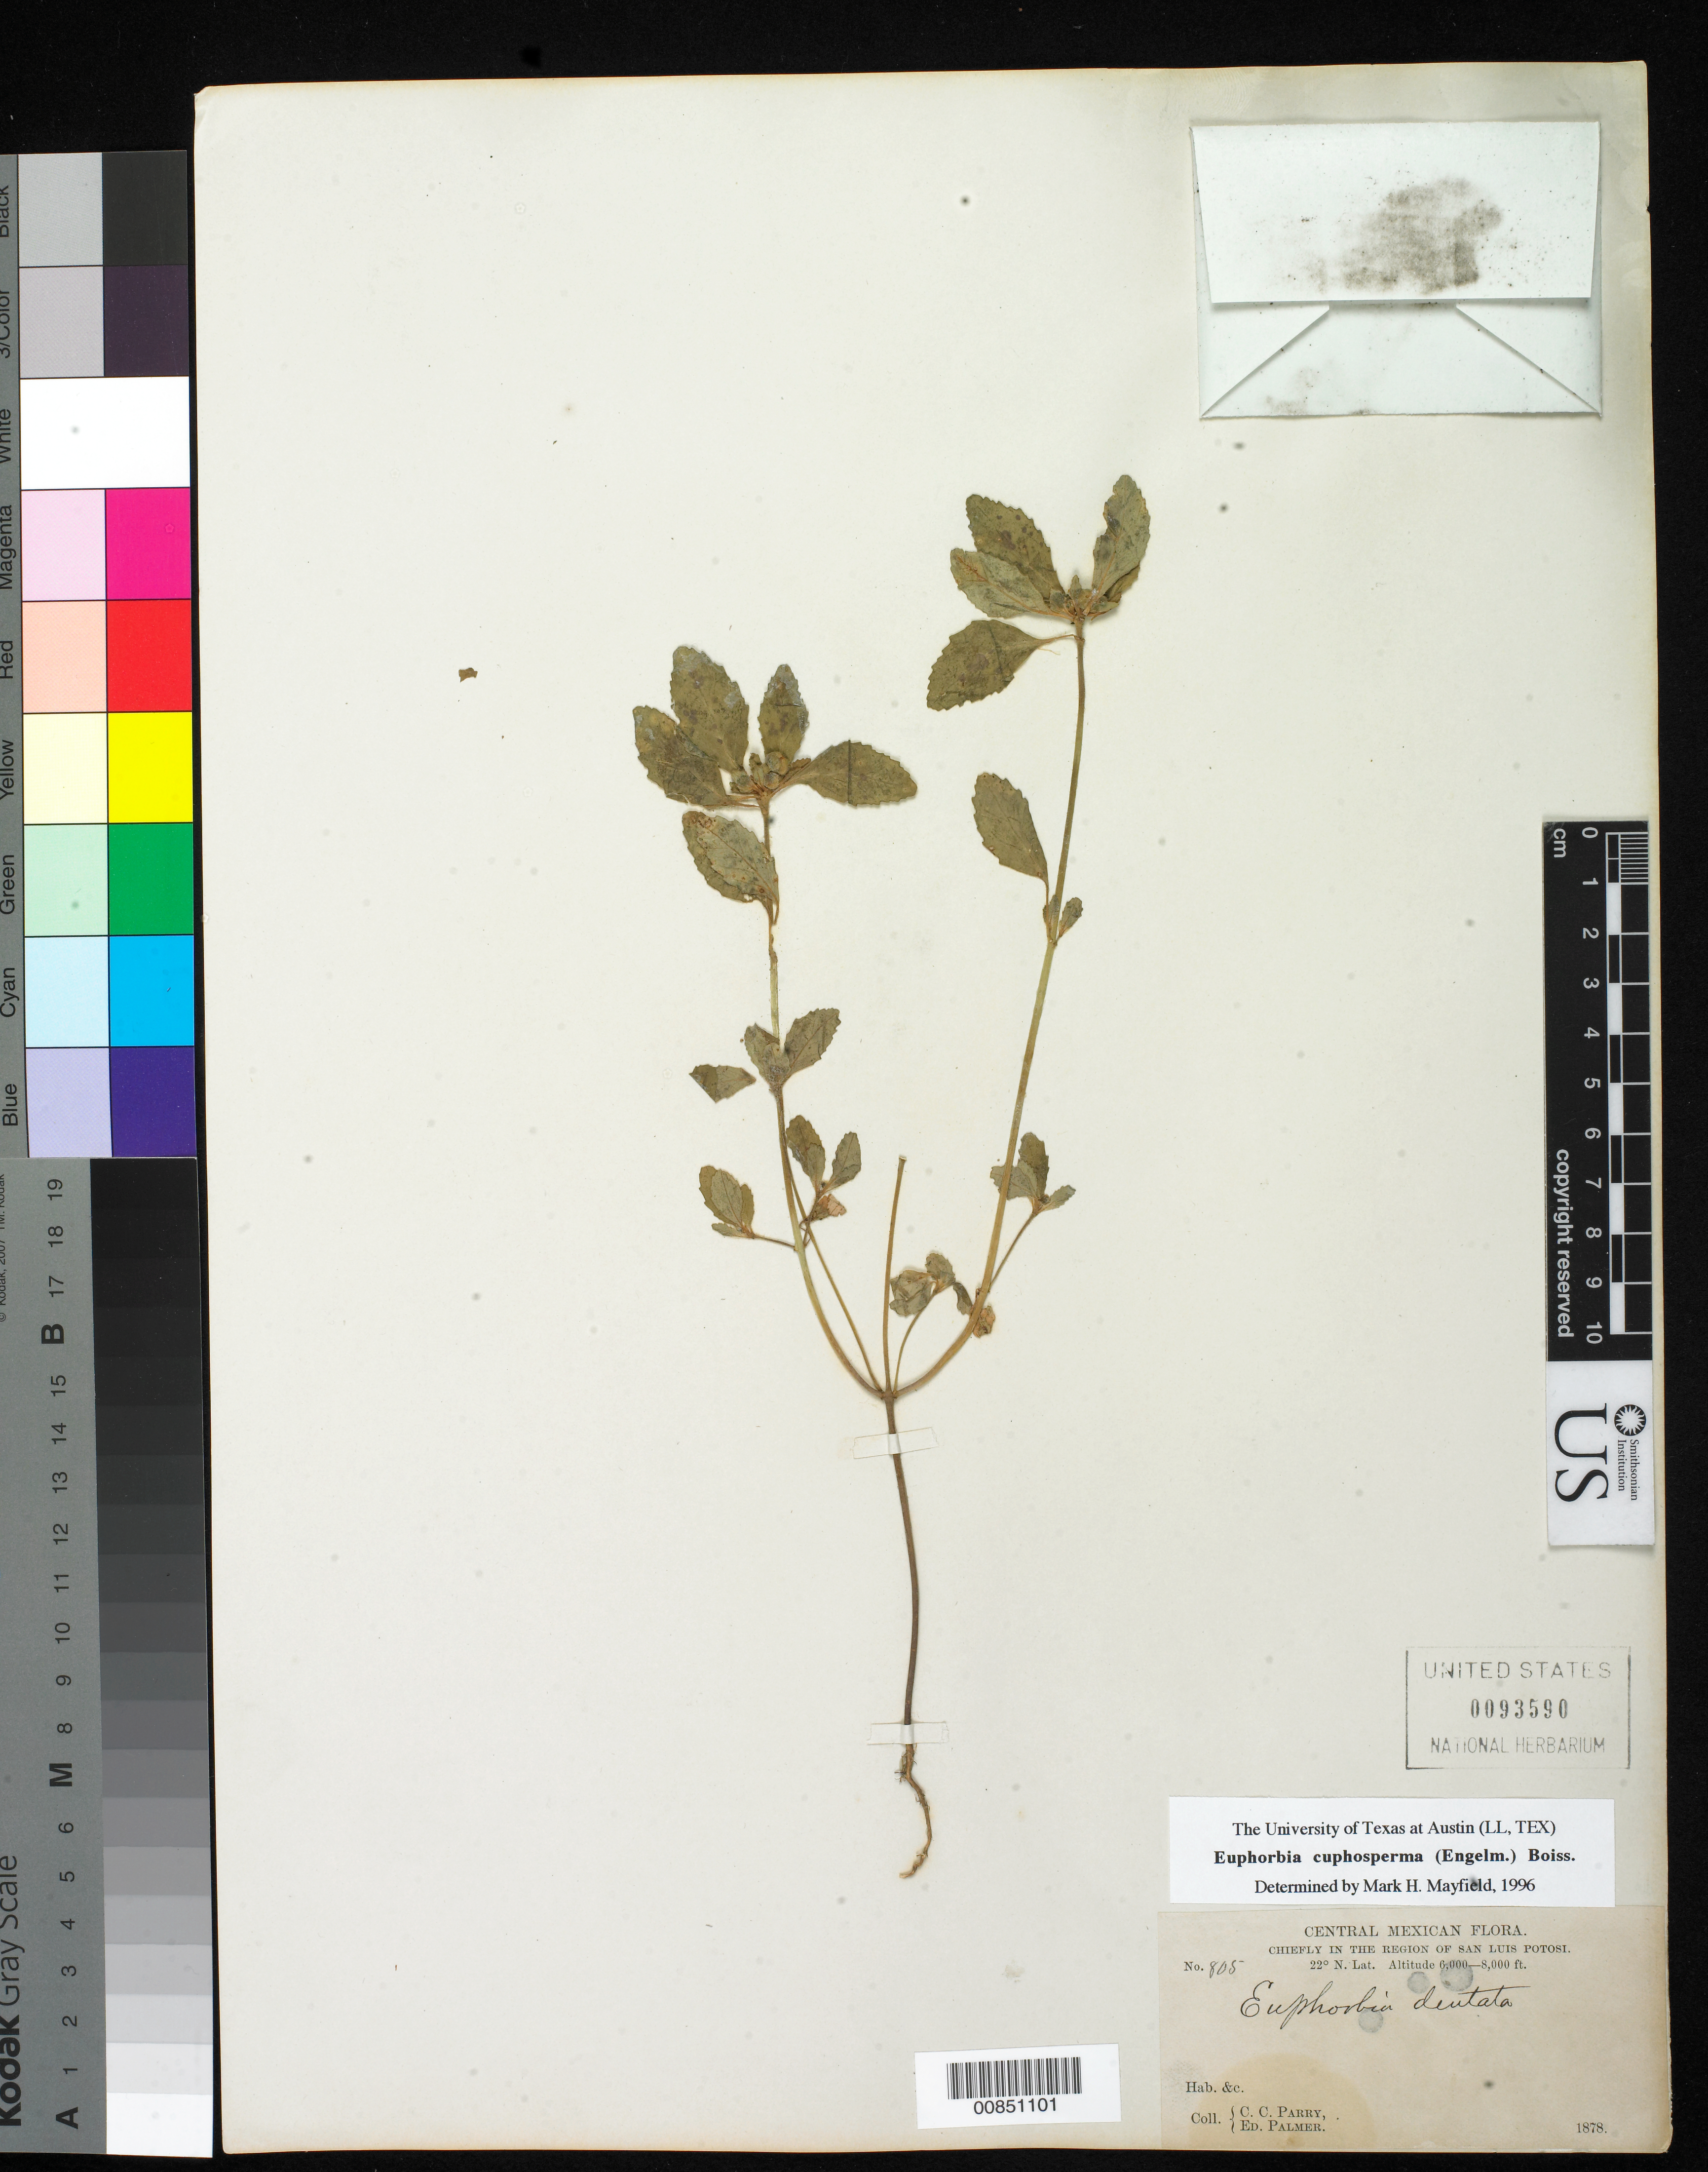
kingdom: Plantae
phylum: Tracheophyta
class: Magnoliopsida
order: Malpighiales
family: Euphorbiaceae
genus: Euphorbia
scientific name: Euphorbia cuphosperma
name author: (Engelm.) Boiss.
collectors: C. C. Parry & E. Palmer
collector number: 805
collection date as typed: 1878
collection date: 1878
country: Mexico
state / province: San Luis Potosí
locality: Chiefly in the region of San Luis Potosí.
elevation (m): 1829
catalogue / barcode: US 93590